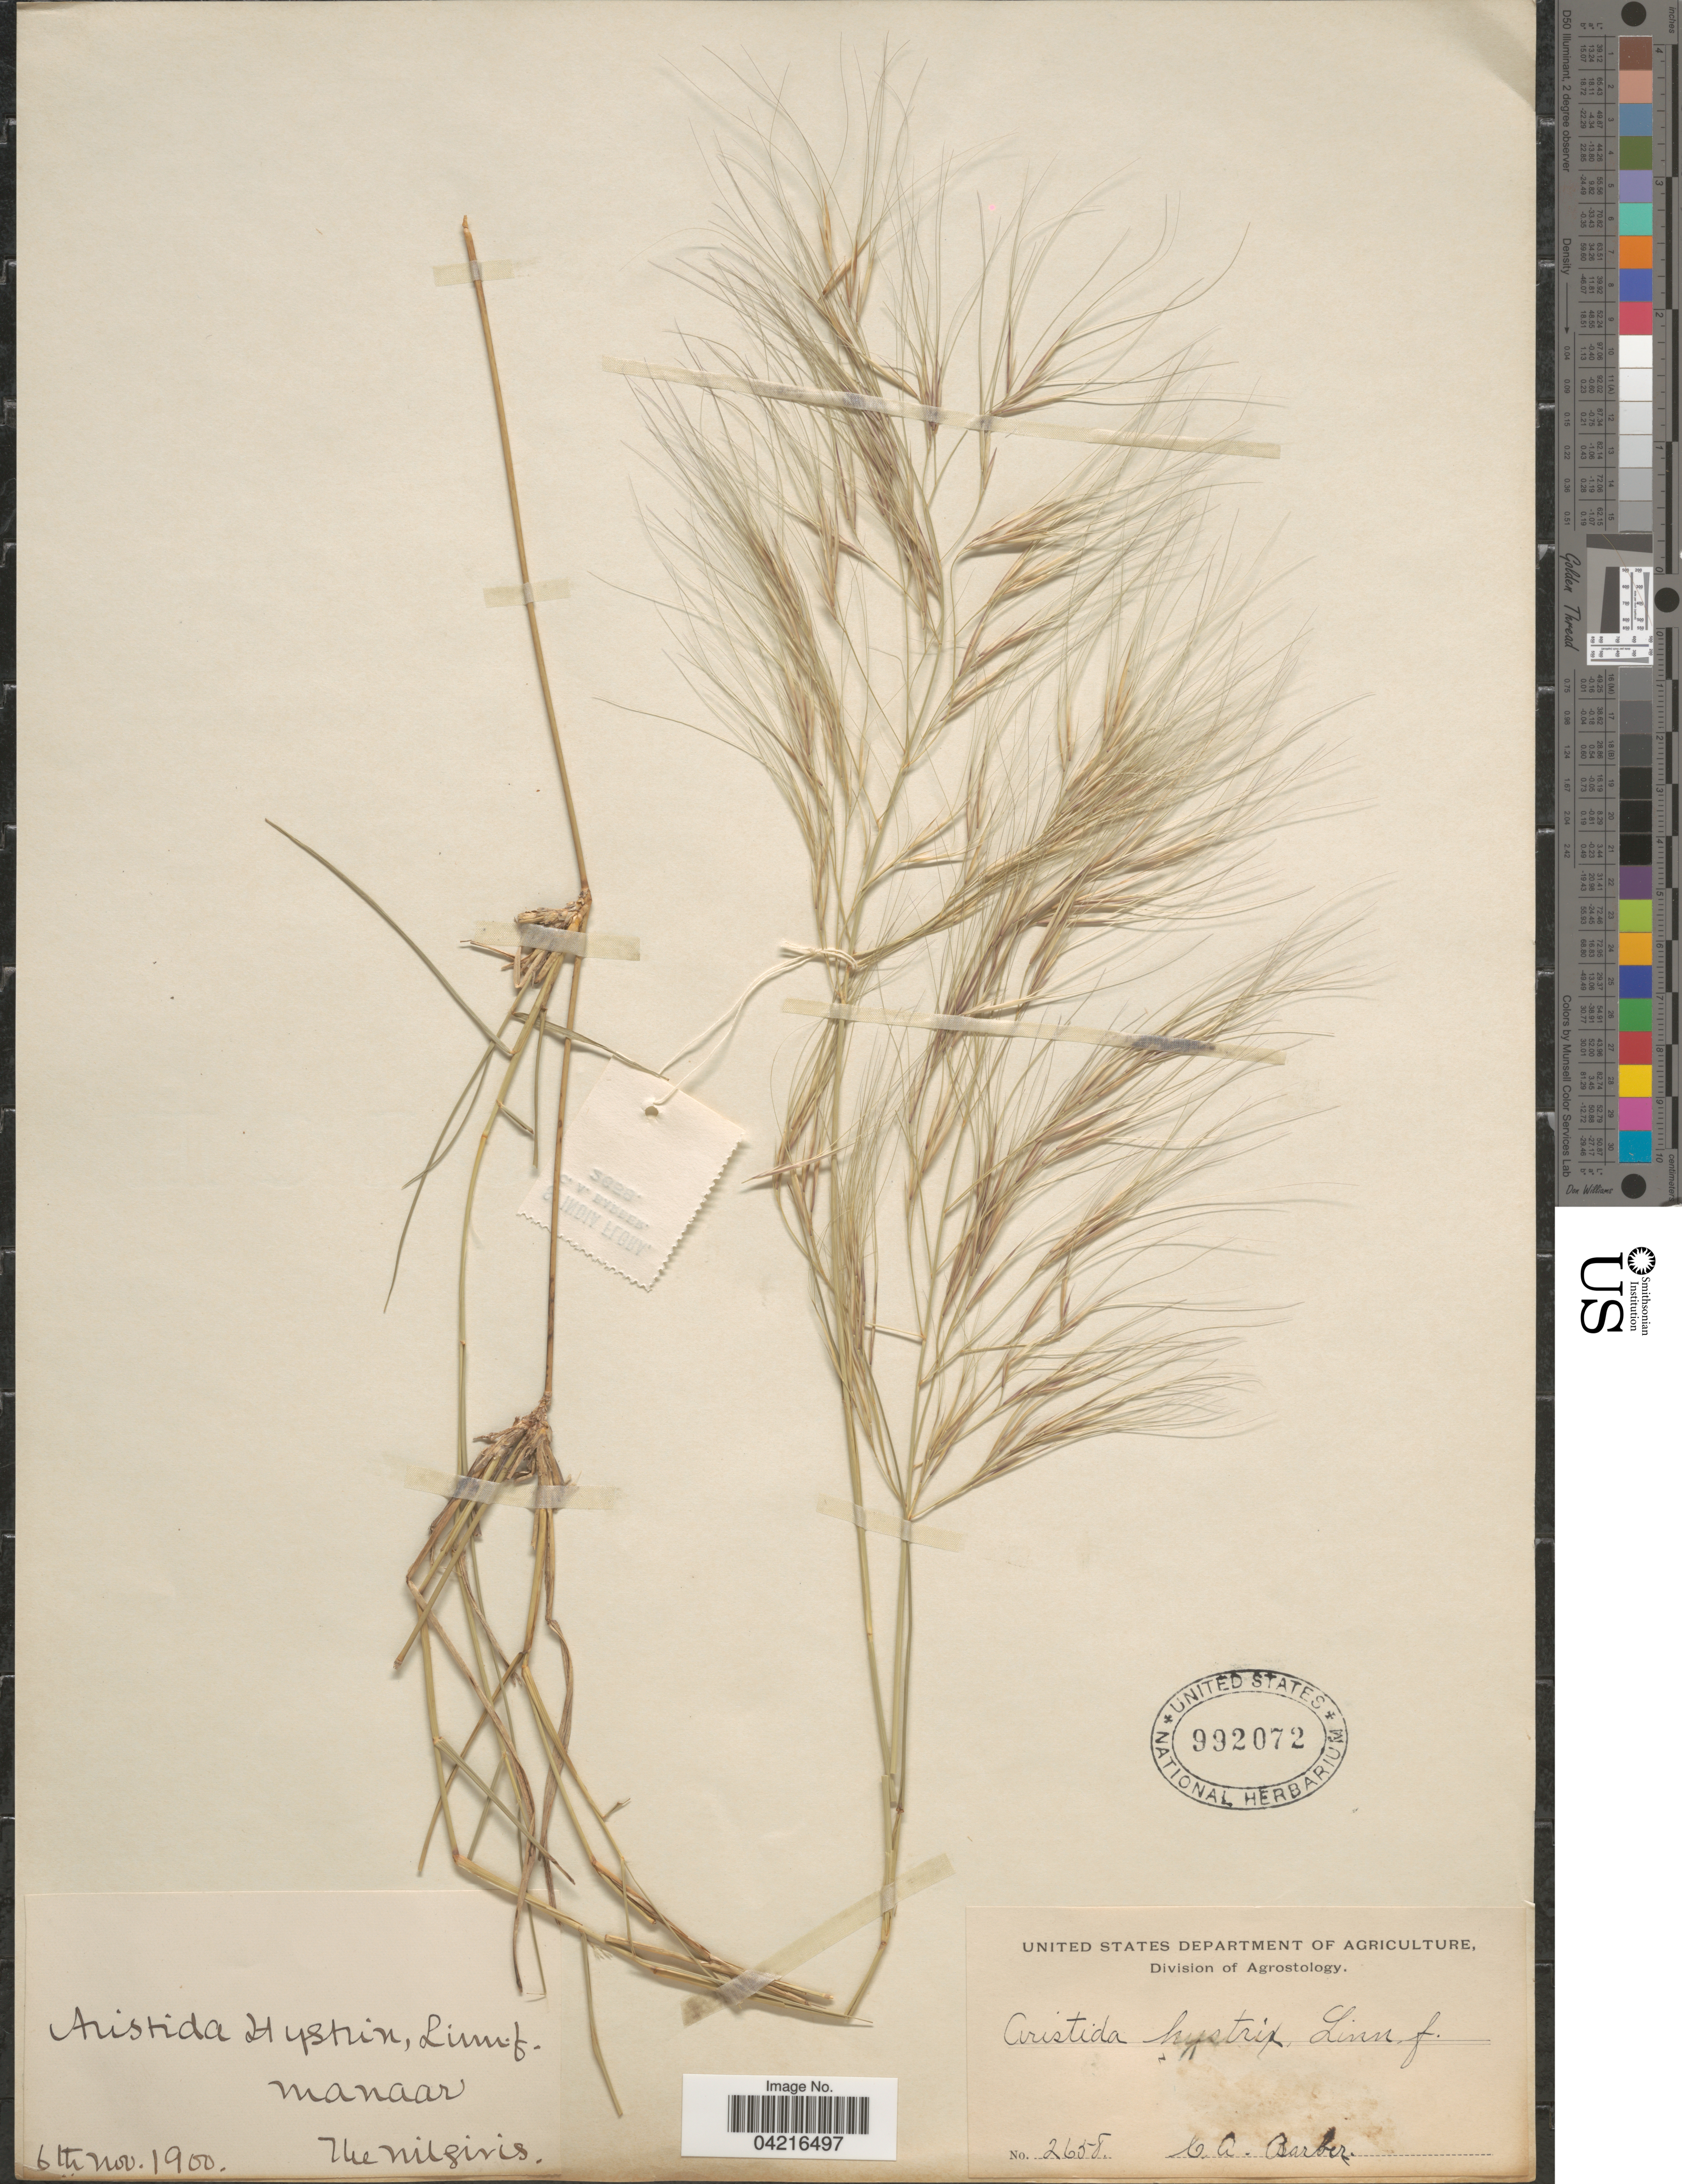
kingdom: Plantae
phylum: Tracheophyta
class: Liliopsida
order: Poales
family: Poaceae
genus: Aristida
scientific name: Aristida hystrix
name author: L.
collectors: C. Barber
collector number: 1658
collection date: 1900-11-06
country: India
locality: Manaar. The Nilgiris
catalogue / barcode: US 992072